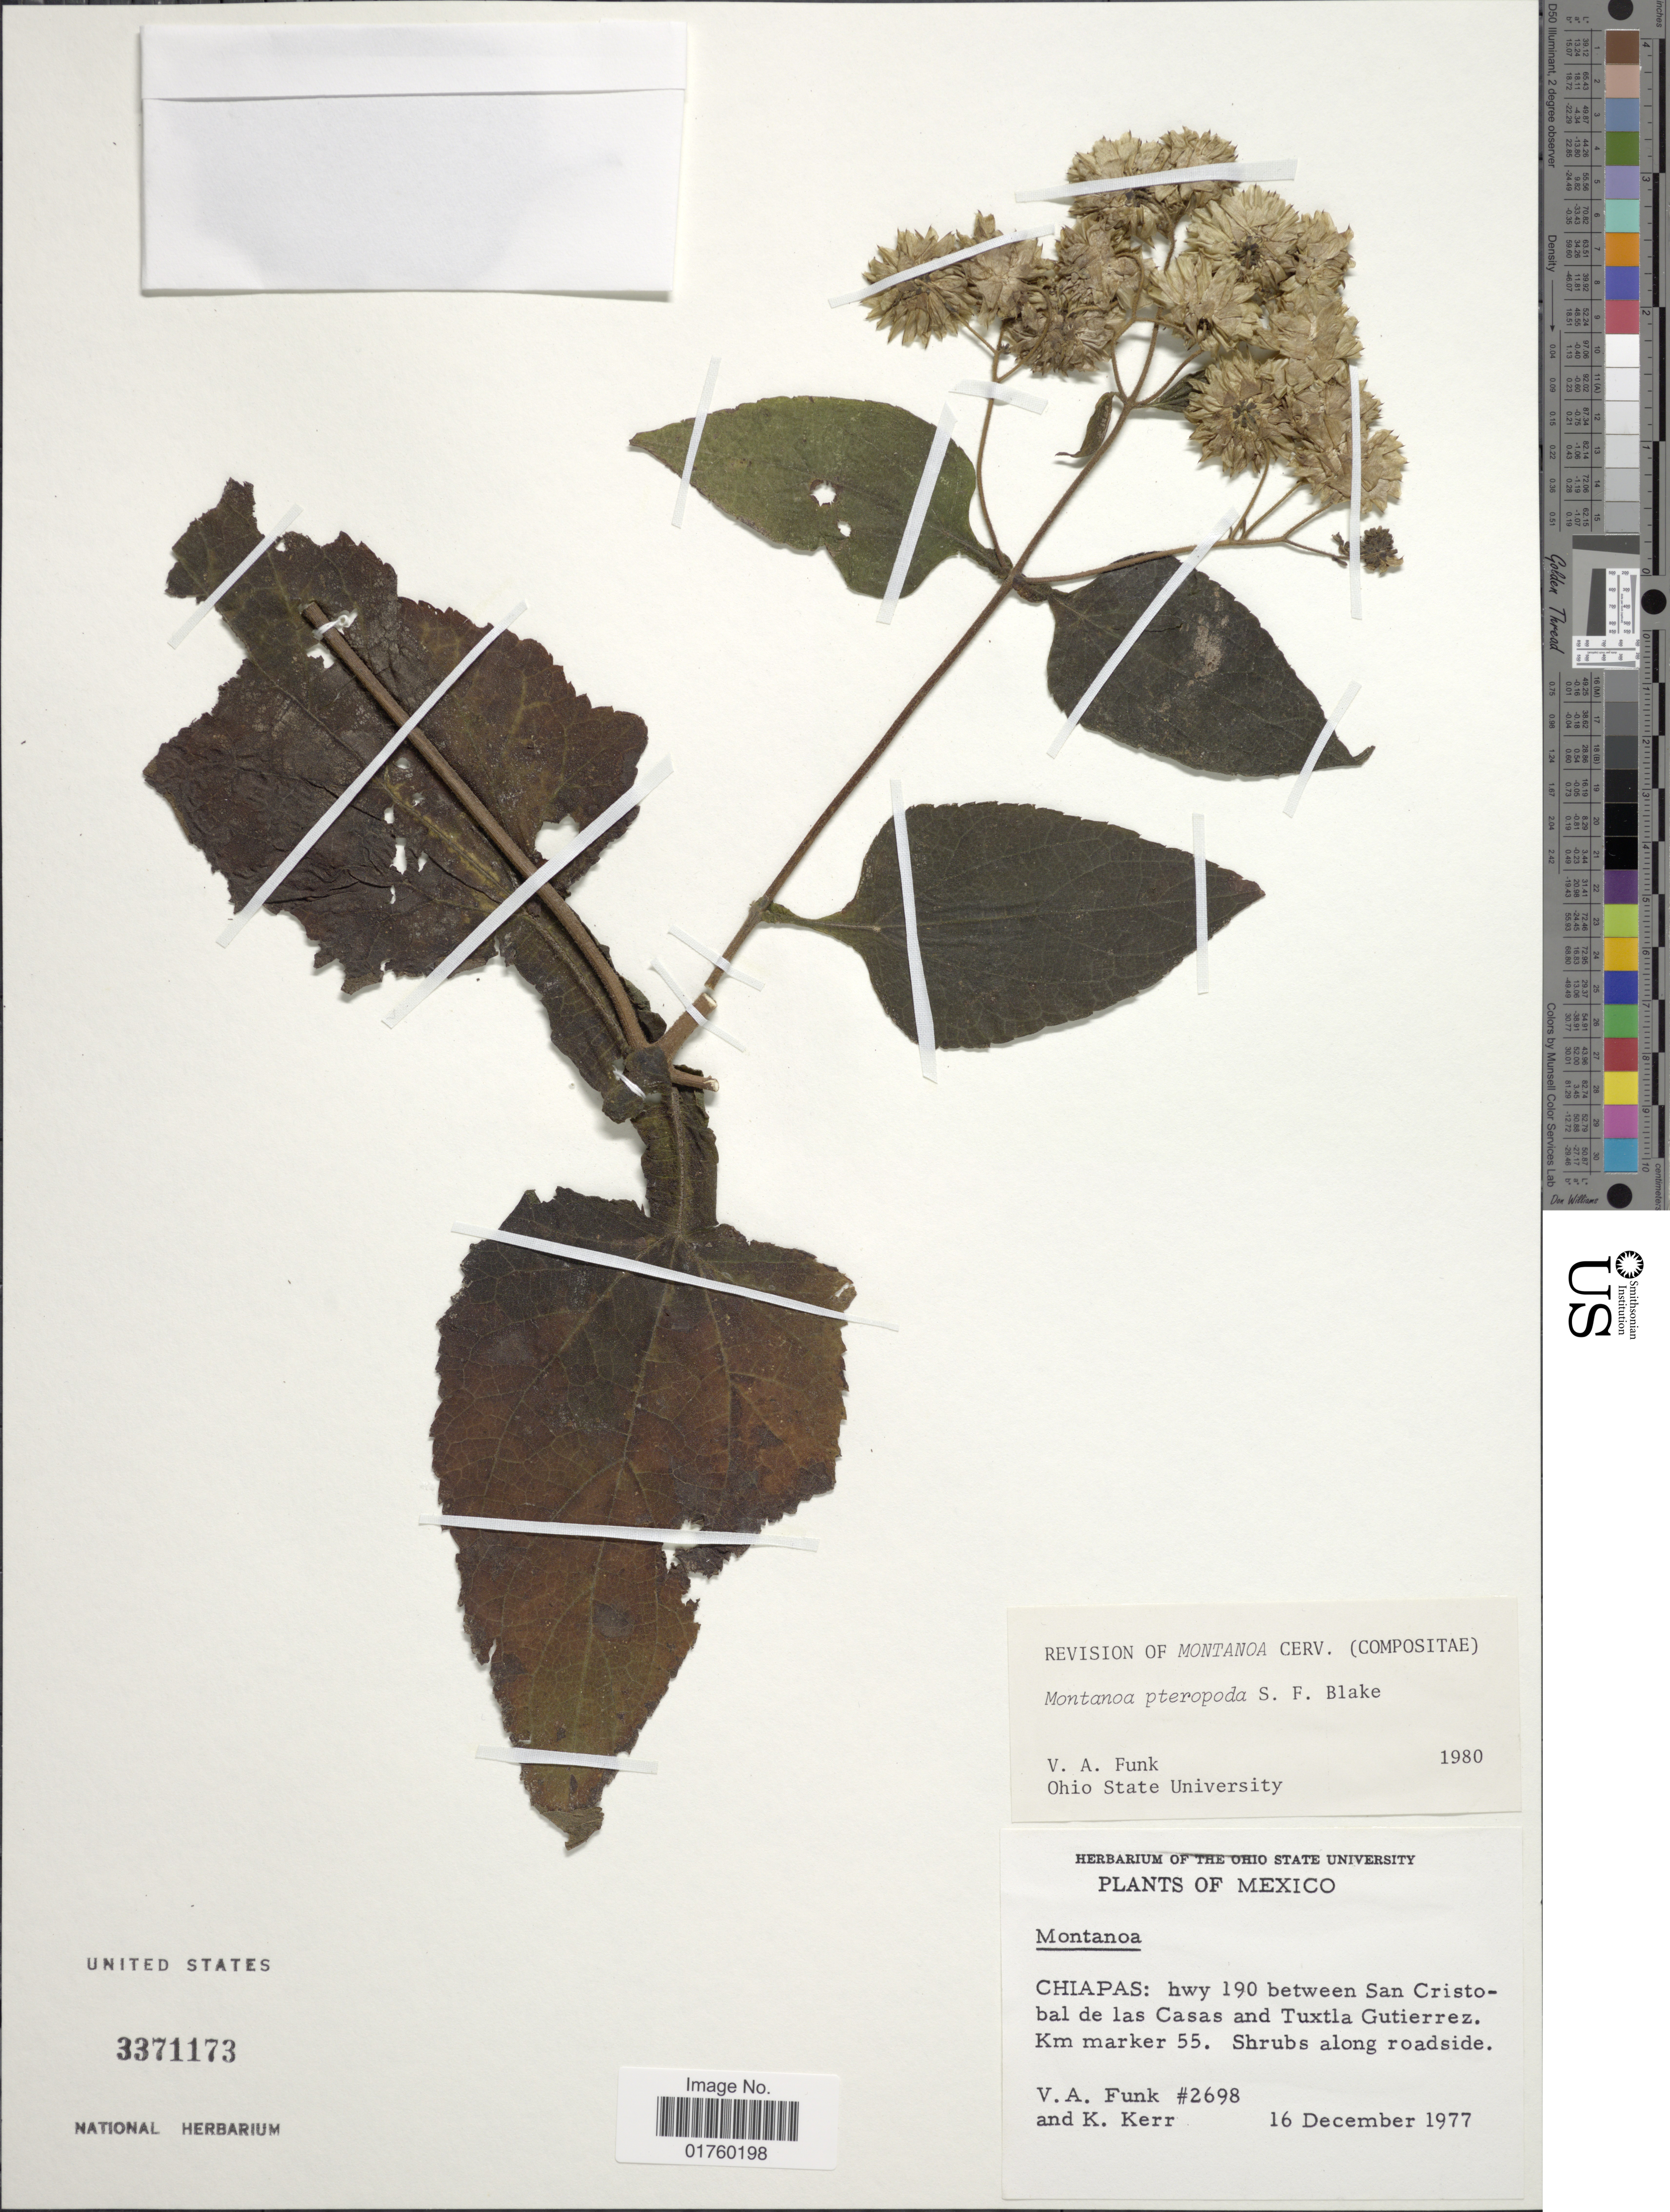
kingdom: Plantae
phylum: Tracheophyta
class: Magnoliopsida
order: Asterales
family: Asteraceae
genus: Montanoa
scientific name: Montanoa pteropoda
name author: S.F. Blake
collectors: V. Funk & K. Kerr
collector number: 2698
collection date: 1977-12-16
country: Mexico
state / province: Chiapas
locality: Hwy 90 between San Cristobal de las Casas and Tuxtla Gutierrez, Km marker 55, along roadside.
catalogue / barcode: US 3371173